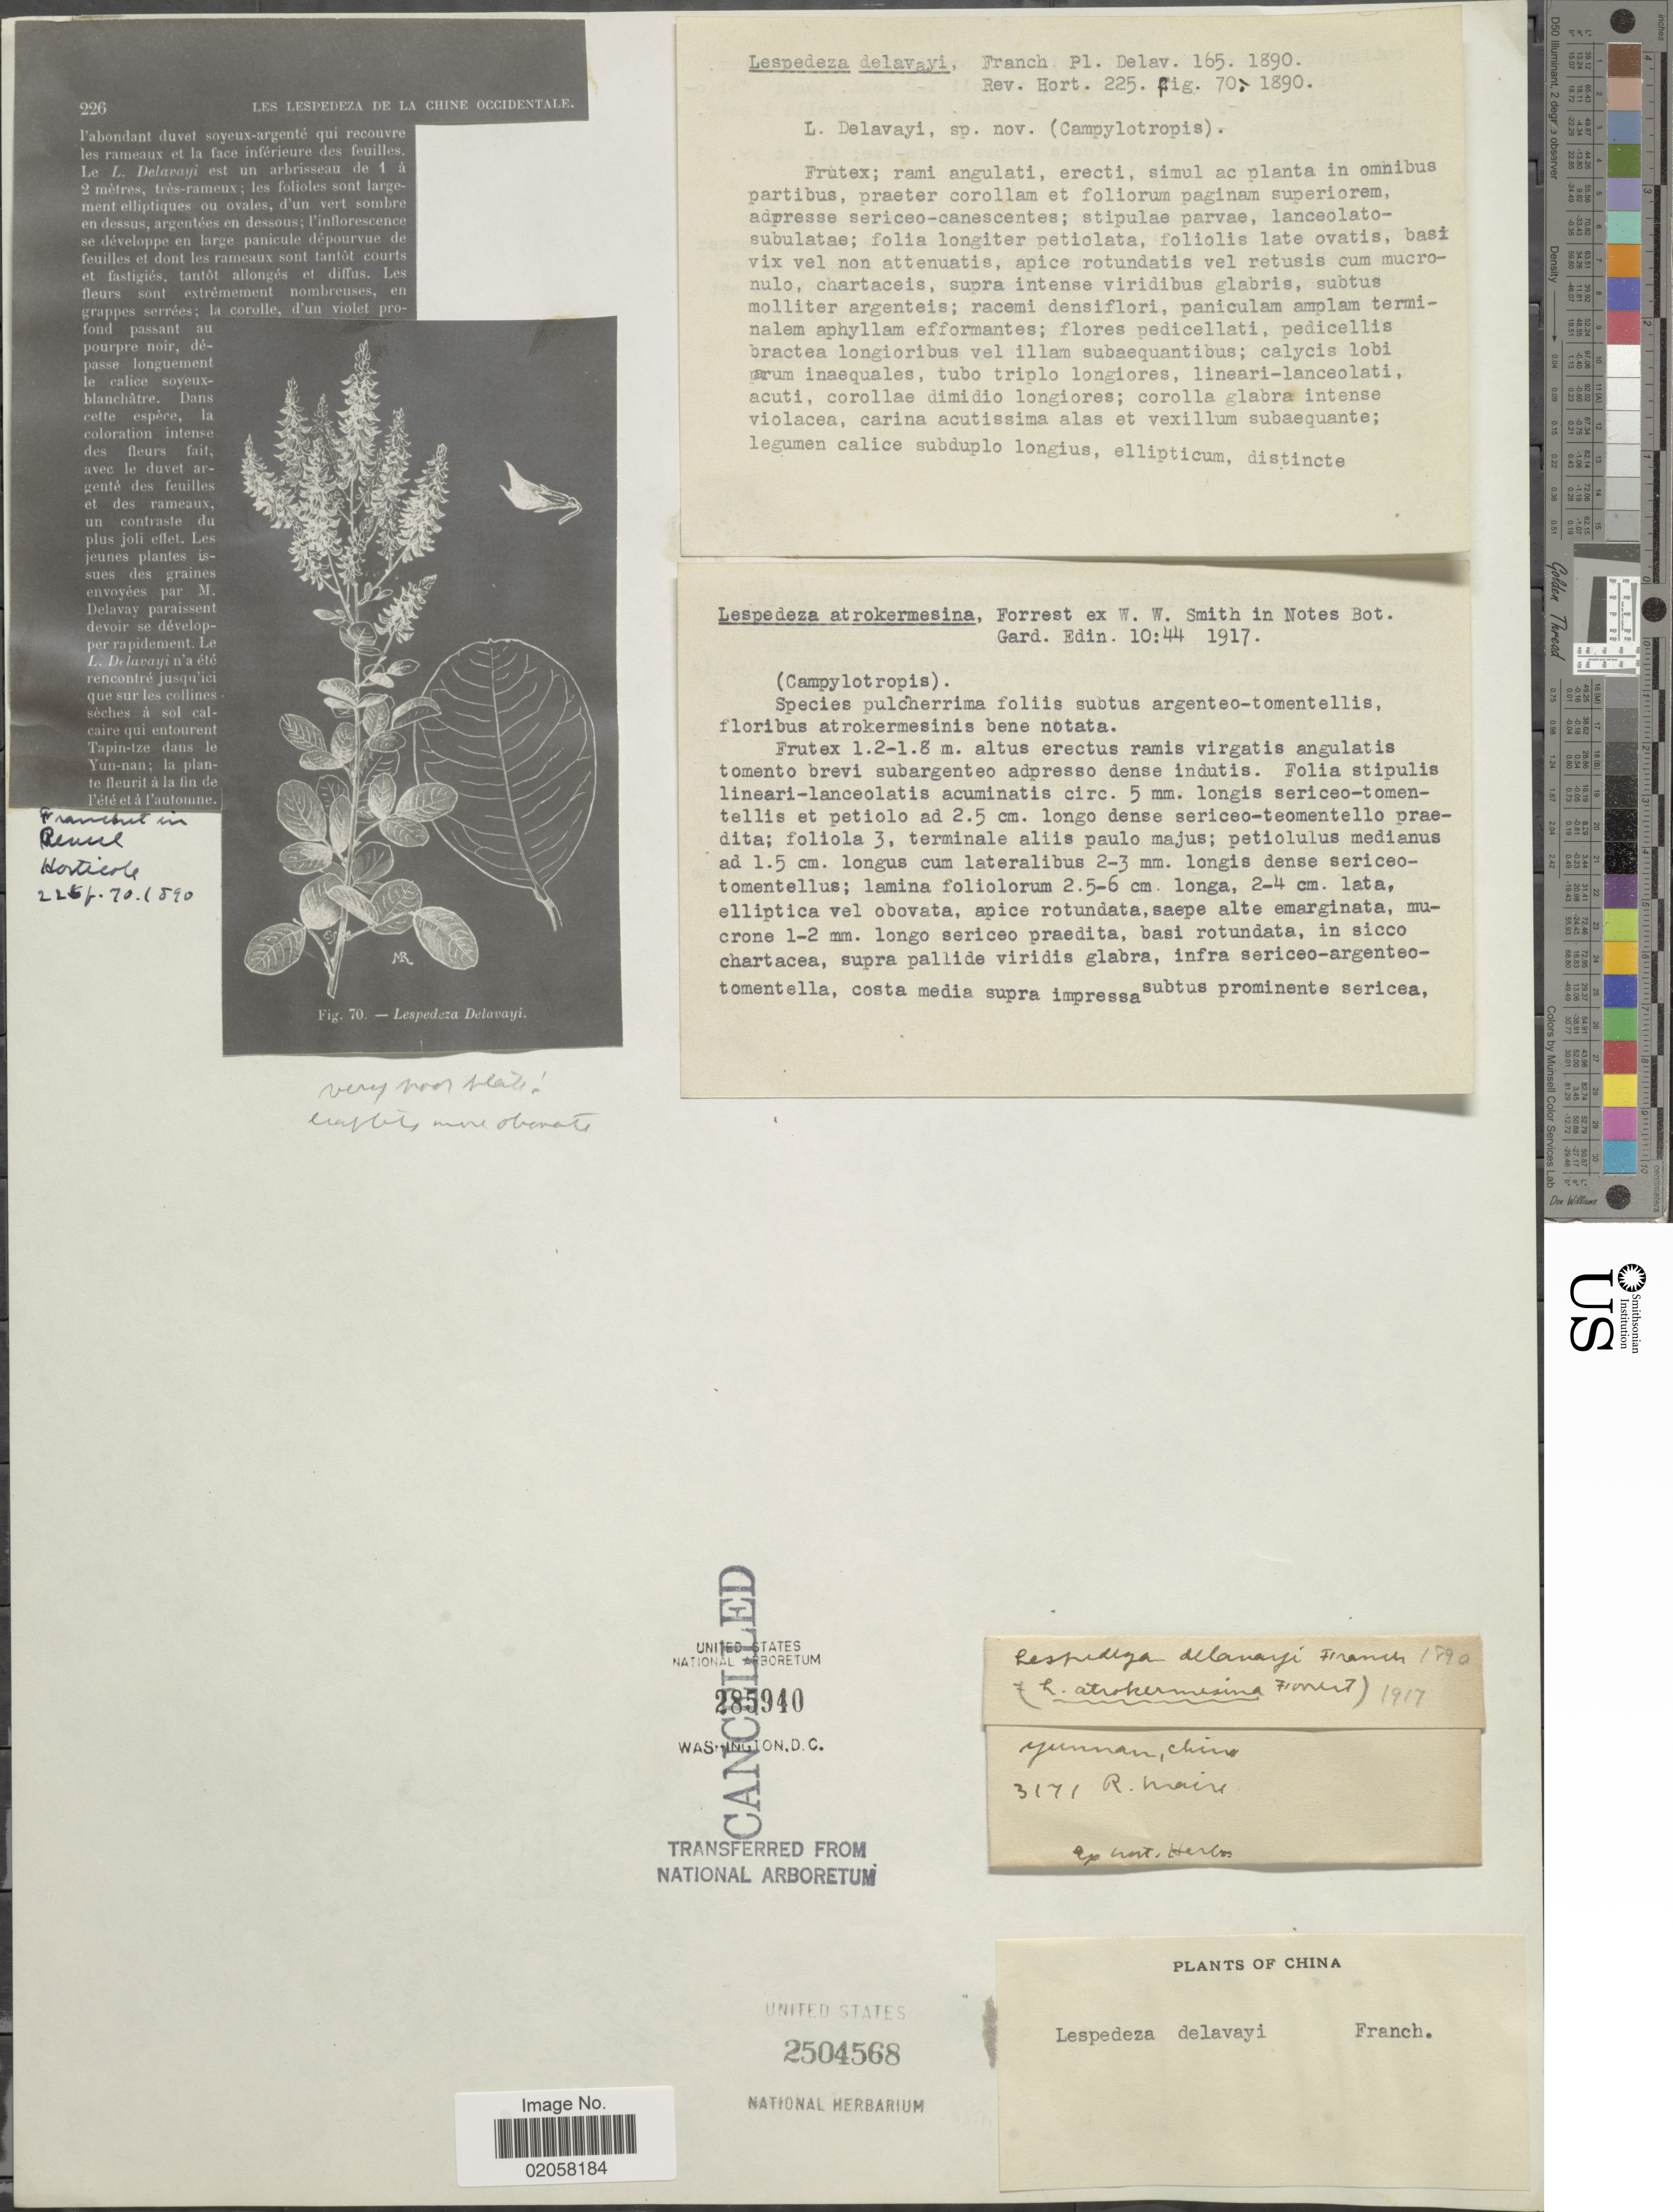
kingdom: Plantae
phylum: Tracheophyta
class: Magnoliopsida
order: Fabales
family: Fabaceae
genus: Campylotropis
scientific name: Campylotropis delavayi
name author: (Franch.) Schindl.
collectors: R. C. Maire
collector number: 3171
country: China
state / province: Yunnan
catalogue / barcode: US 2504568